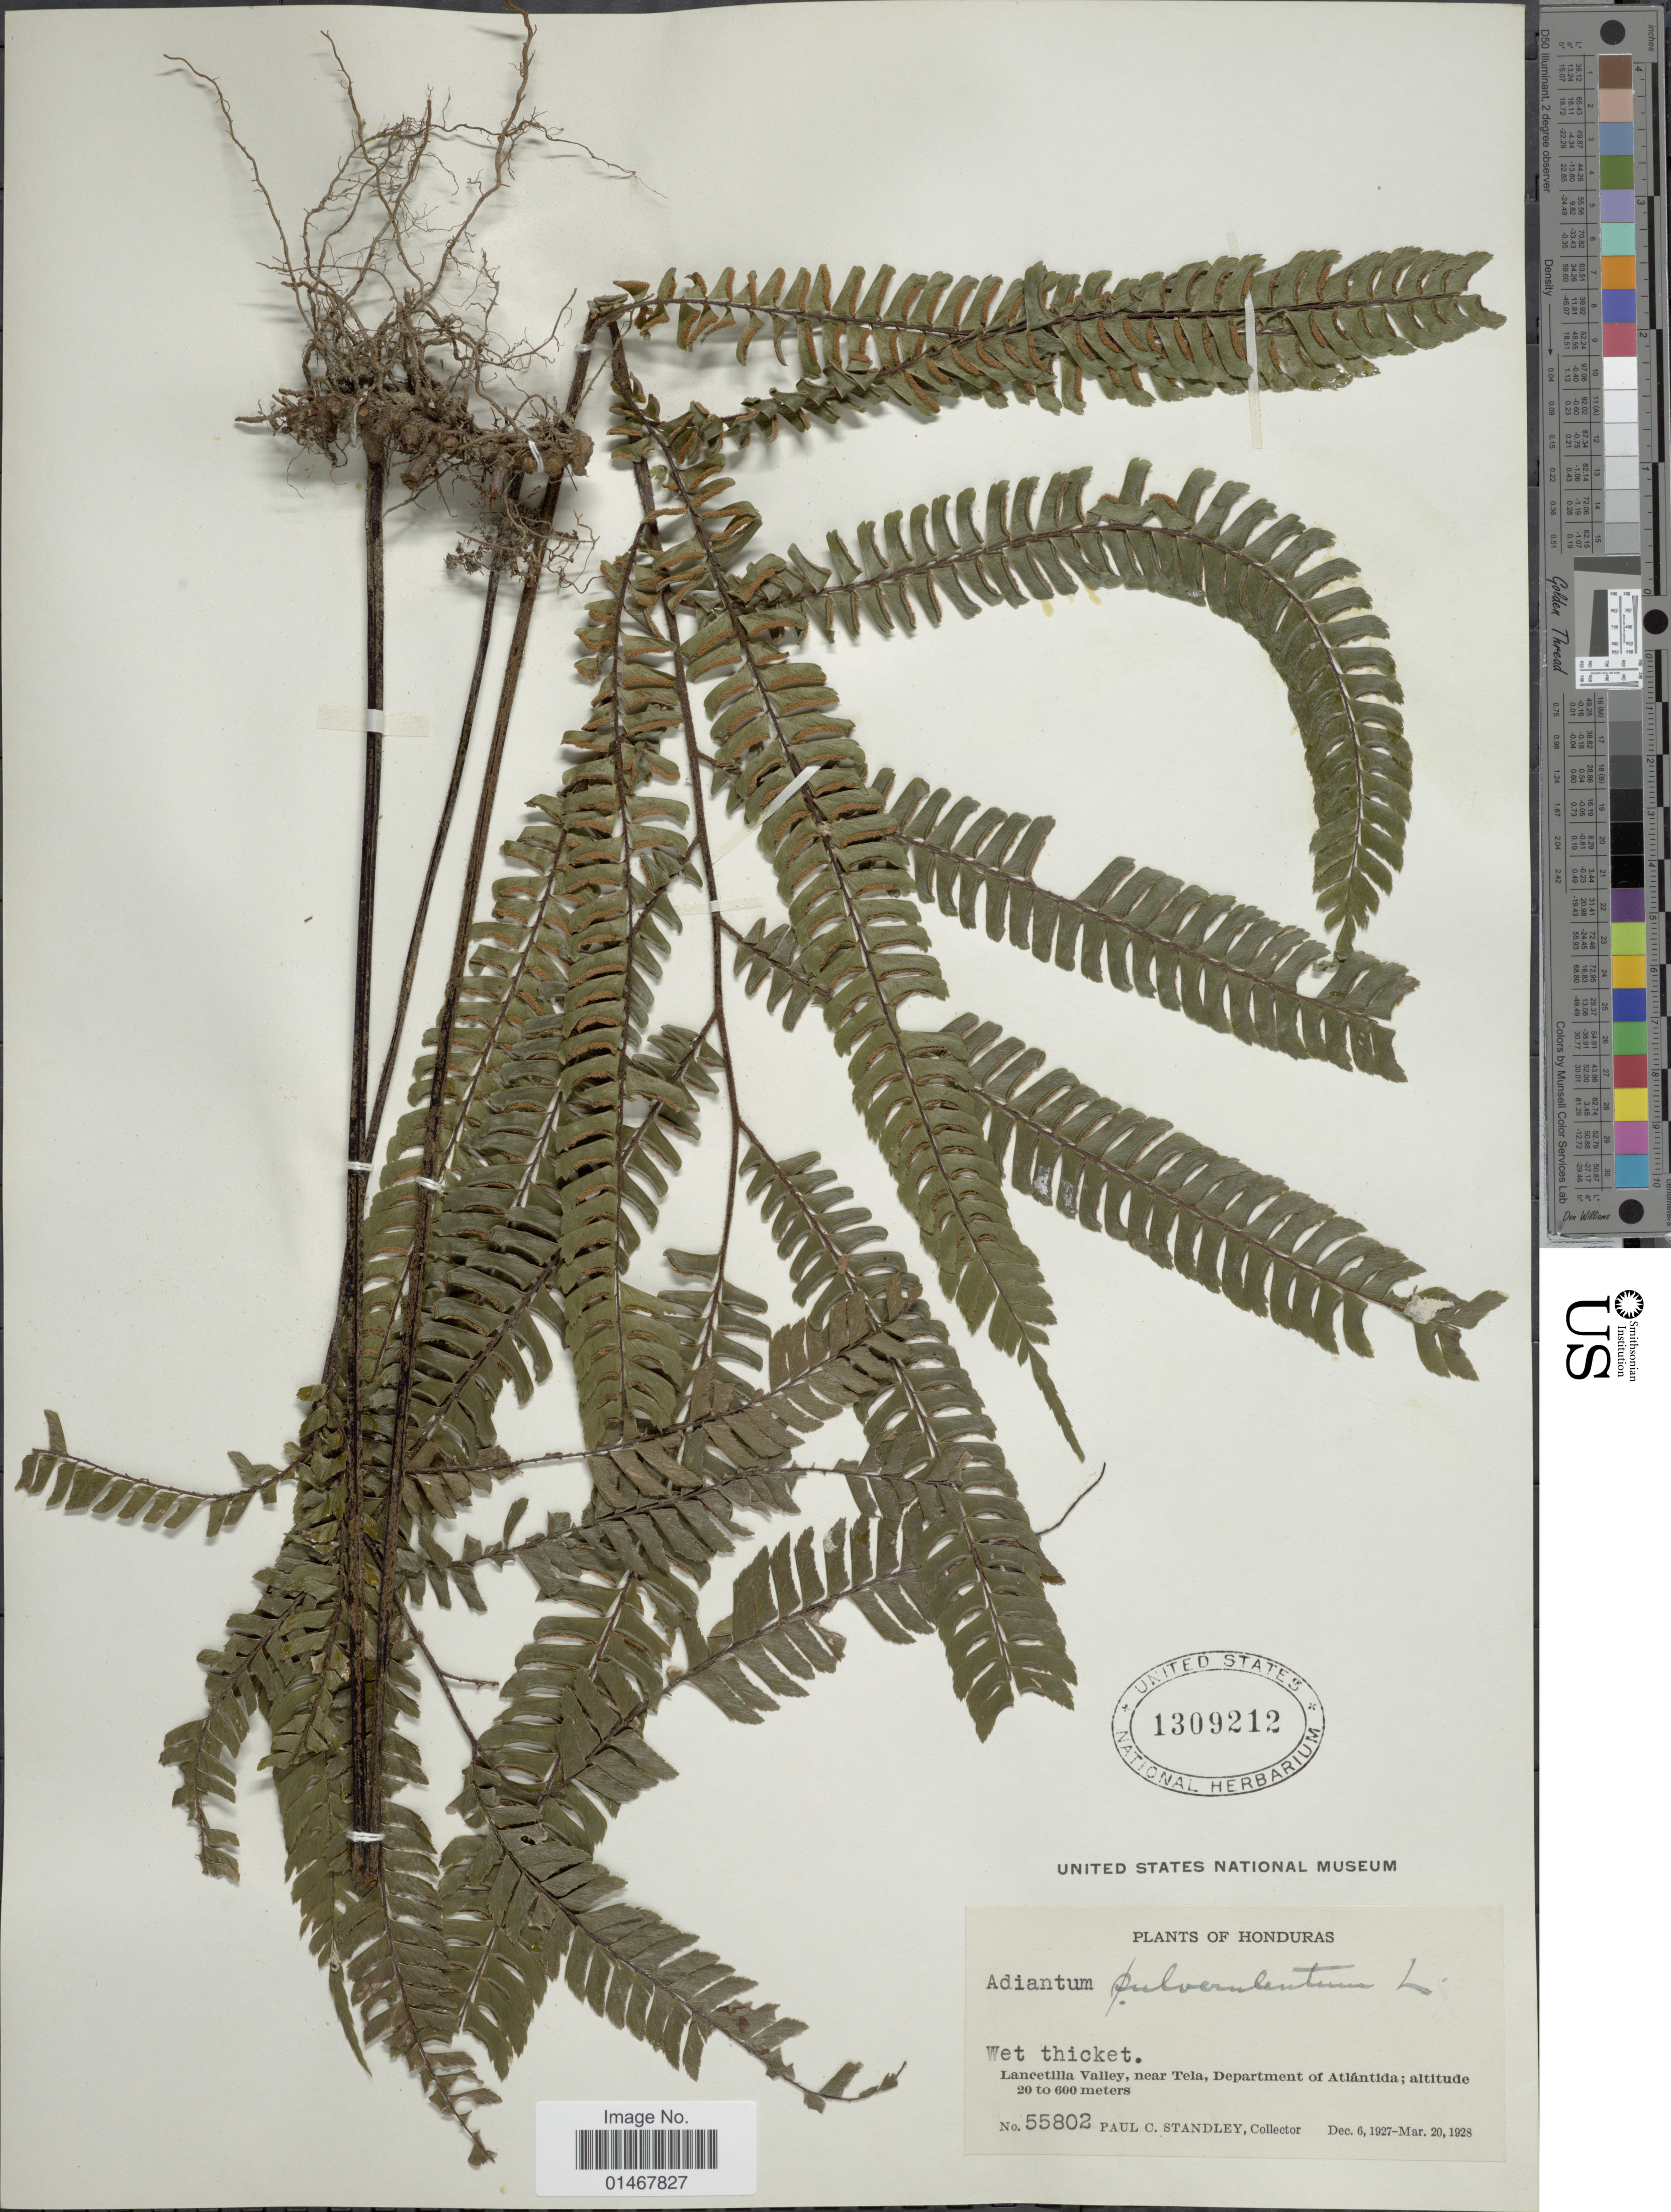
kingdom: Plantae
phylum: Tracheophyta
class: Polypodiopsida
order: Polypodiales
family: Pteridaceae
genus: Adiantum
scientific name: Adiantum pulverulentum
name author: L.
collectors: P. C. Standley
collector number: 55802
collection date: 1927-12-06/1928-03-20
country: Honduras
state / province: Atlántida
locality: Lancetilla Valley, near Tela, Department of Atlántida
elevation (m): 20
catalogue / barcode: US 1309212